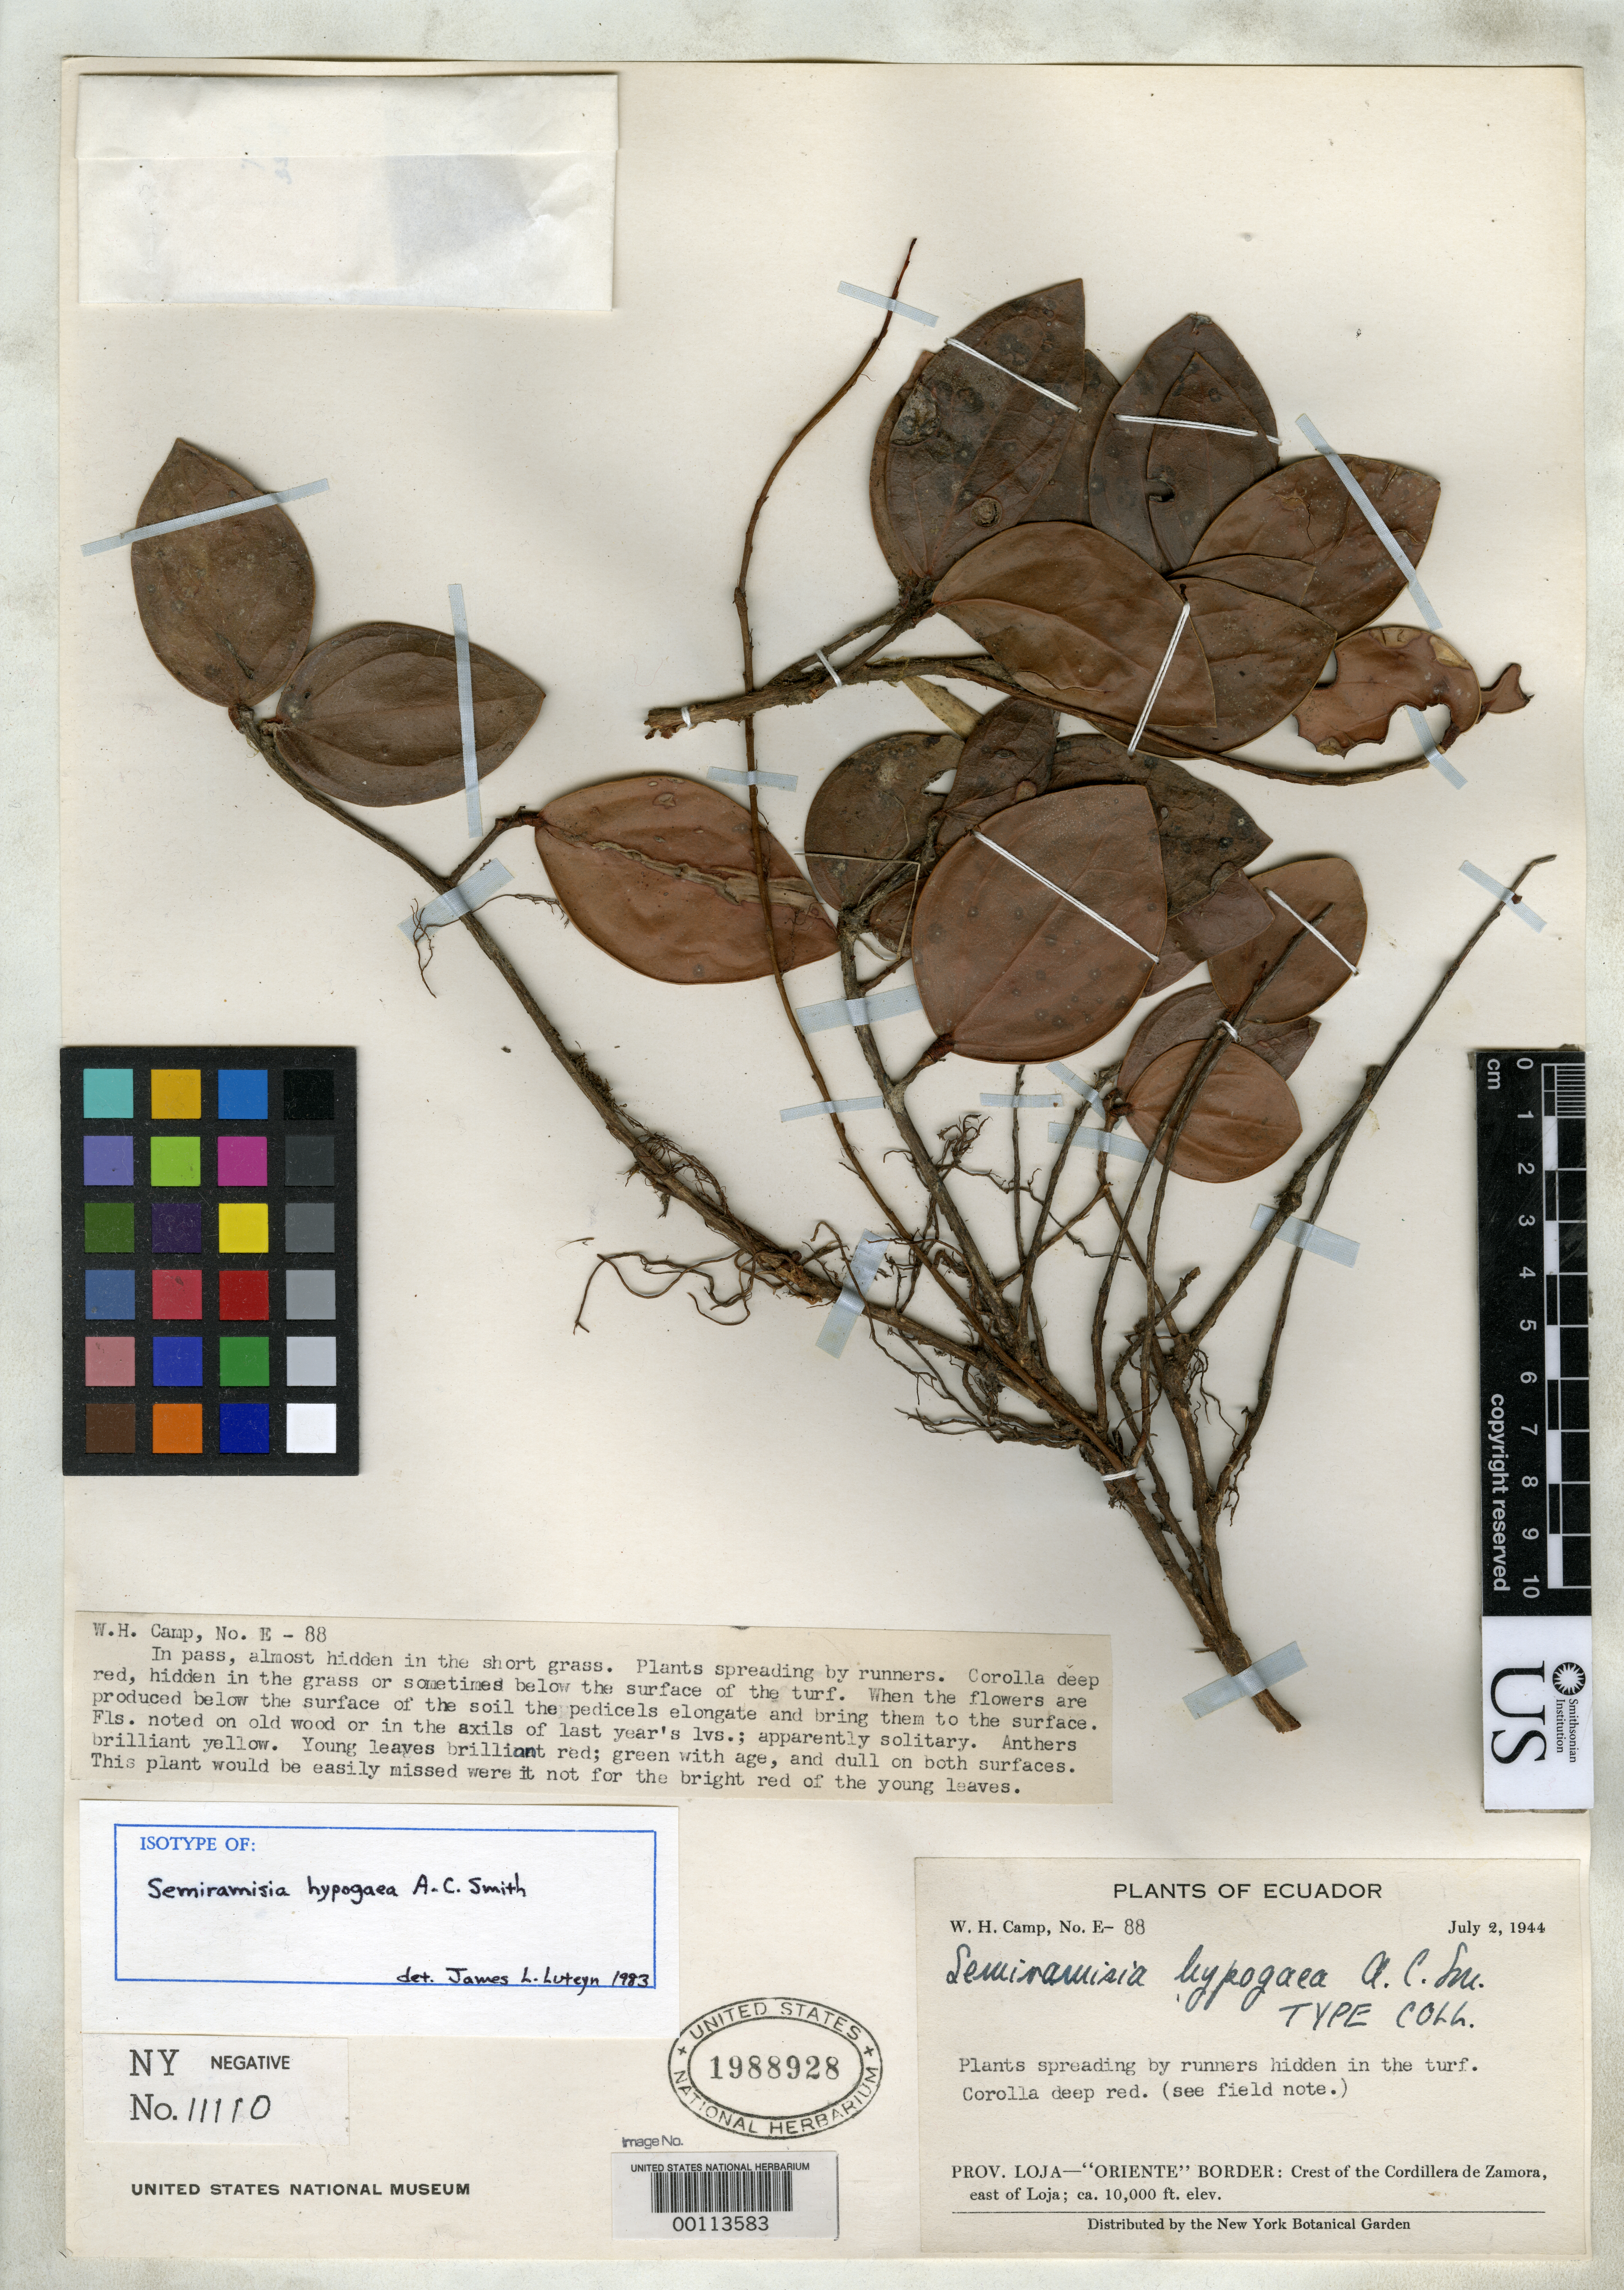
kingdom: Plantae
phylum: Tracheophyta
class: Magnoliopsida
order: Ericales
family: Ericaceae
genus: Semiramisia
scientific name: Semiramisia hypogaea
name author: A.C. Sm.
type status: Isotype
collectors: W. H. Camp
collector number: E-88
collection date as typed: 02 Jul 1944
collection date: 1944-07-02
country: Ecuador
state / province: Loja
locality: "Oriente" border, crest of the Cordillera DeZamora, E of Loja.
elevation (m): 3048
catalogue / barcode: US 1988928